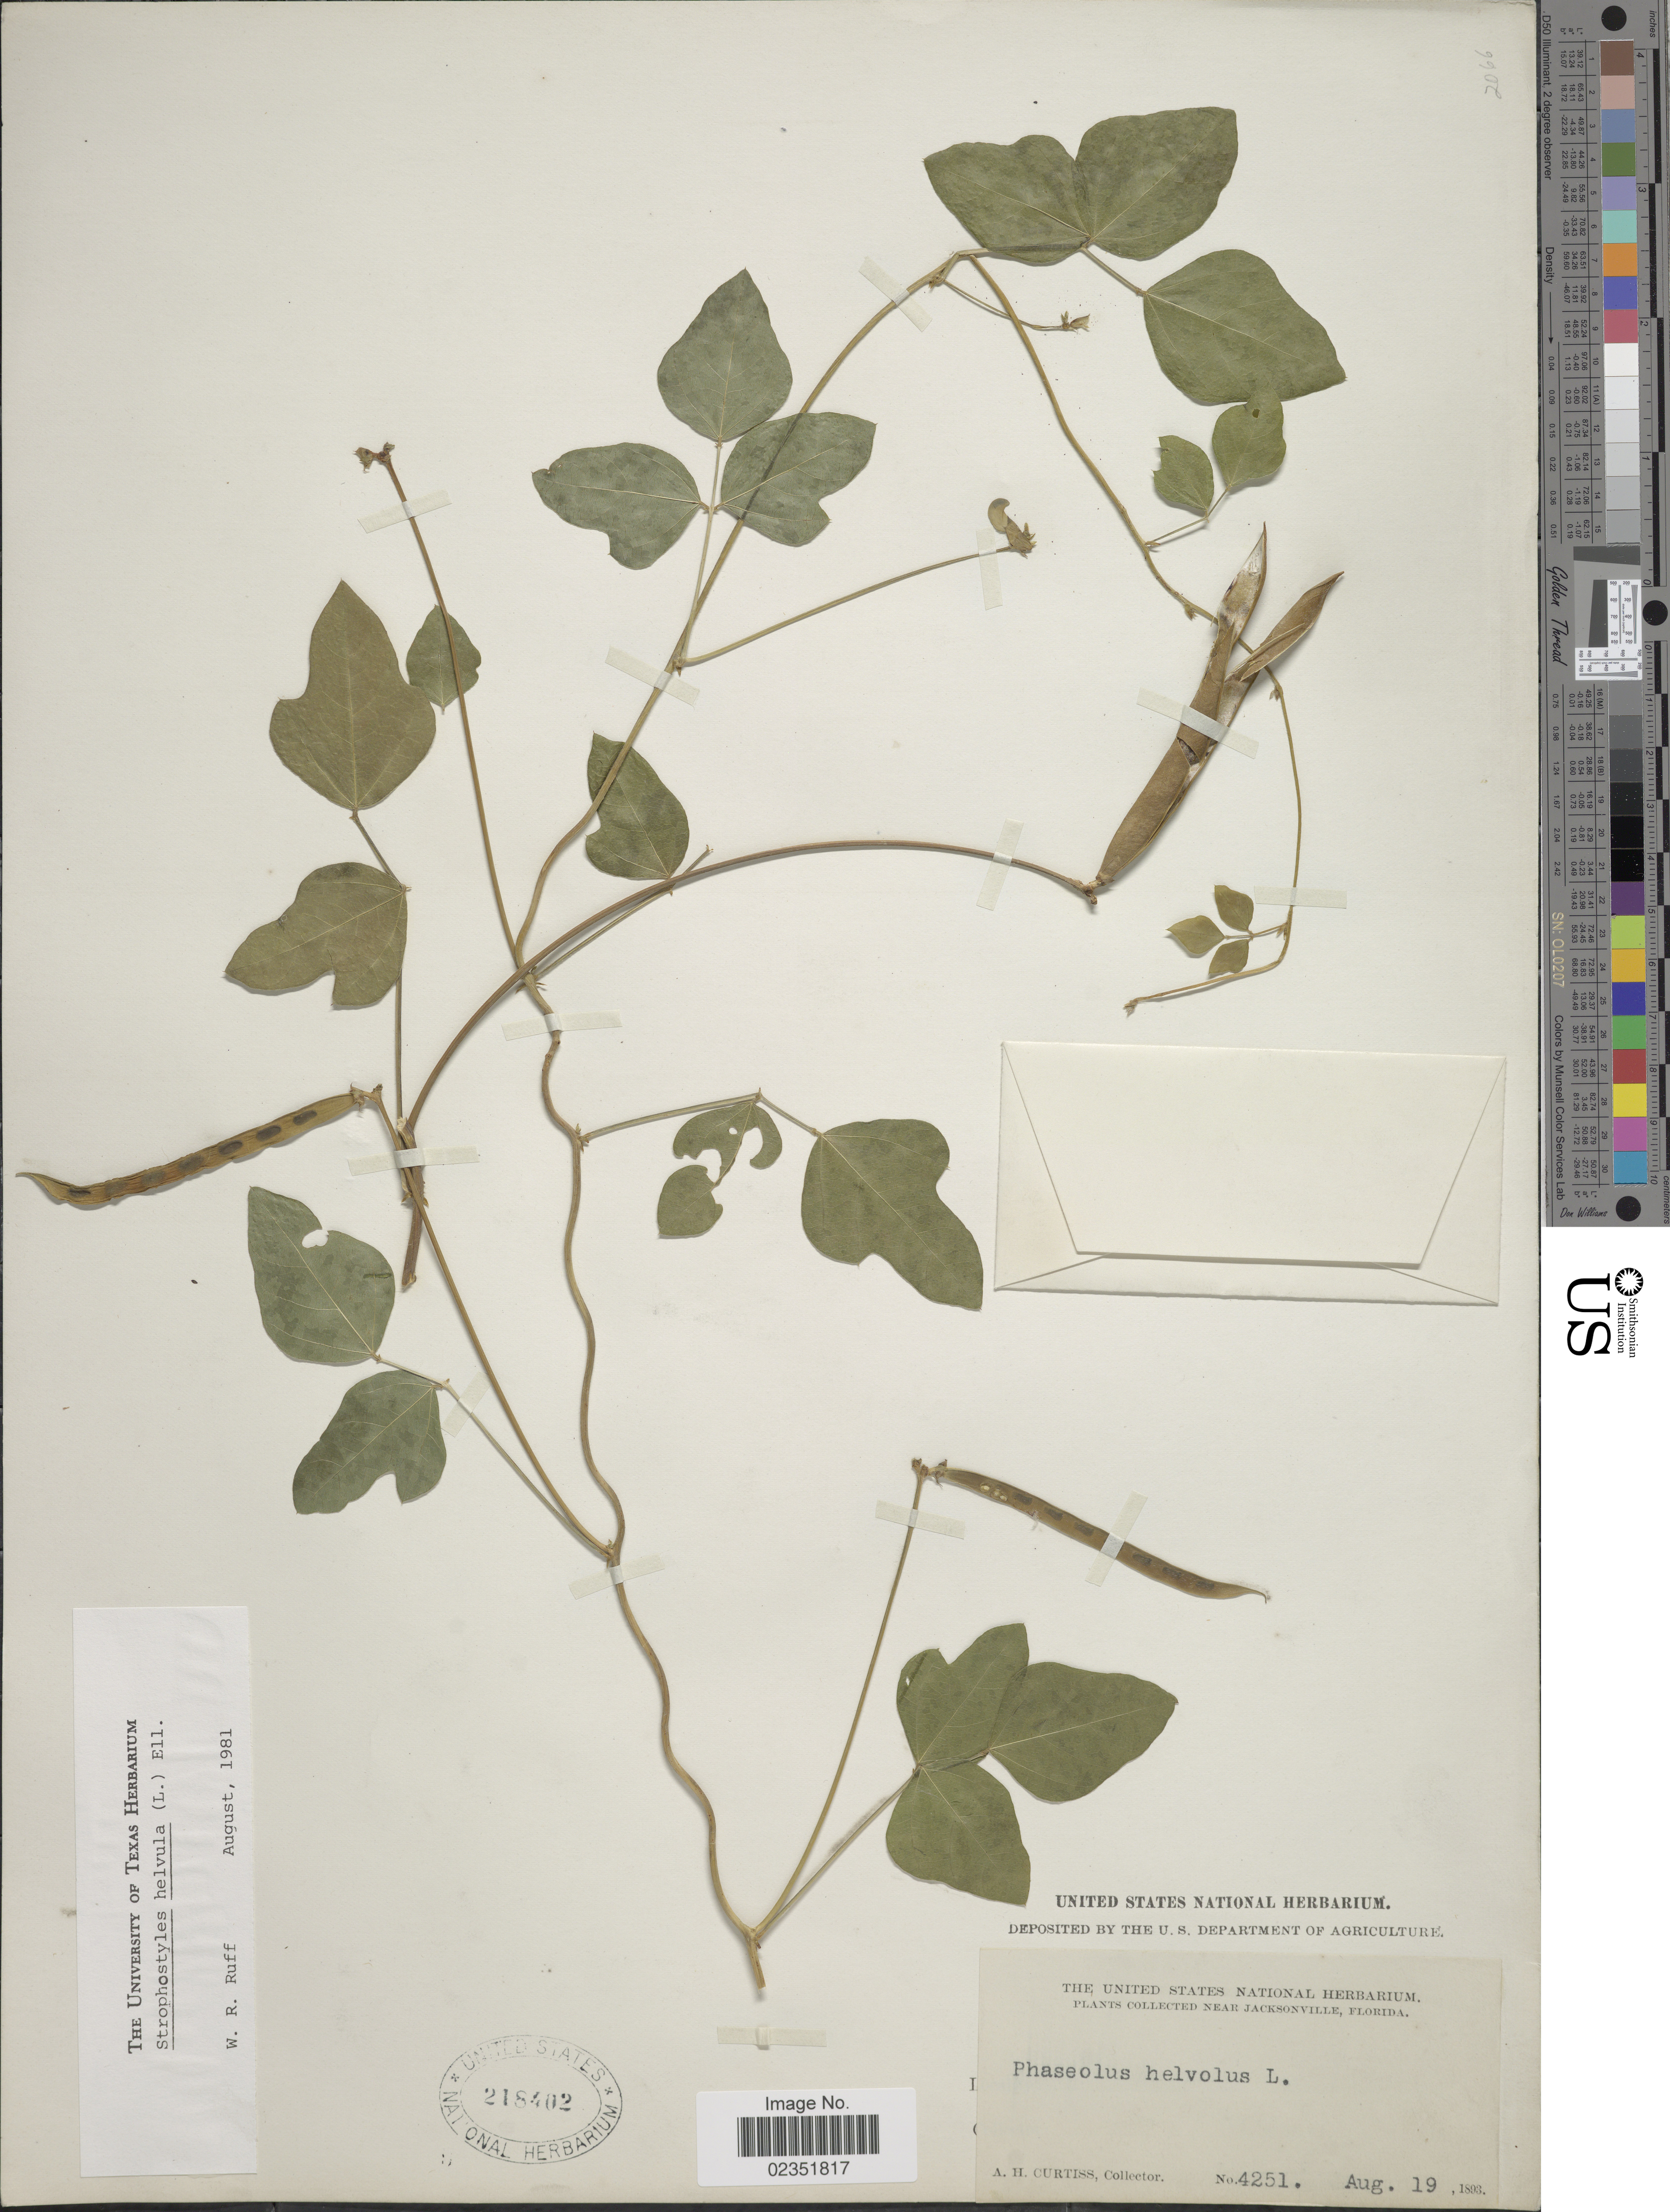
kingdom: Plantae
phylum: Tracheophyta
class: Magnoliopsida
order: Fabales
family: Fabaceae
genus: Strophostyles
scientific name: Strophostyles helvola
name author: (L.) Elliott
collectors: A. H. Curtiss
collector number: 4251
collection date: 1893-08-19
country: United States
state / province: Florida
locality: Near Jacksonville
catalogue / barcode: US 218402